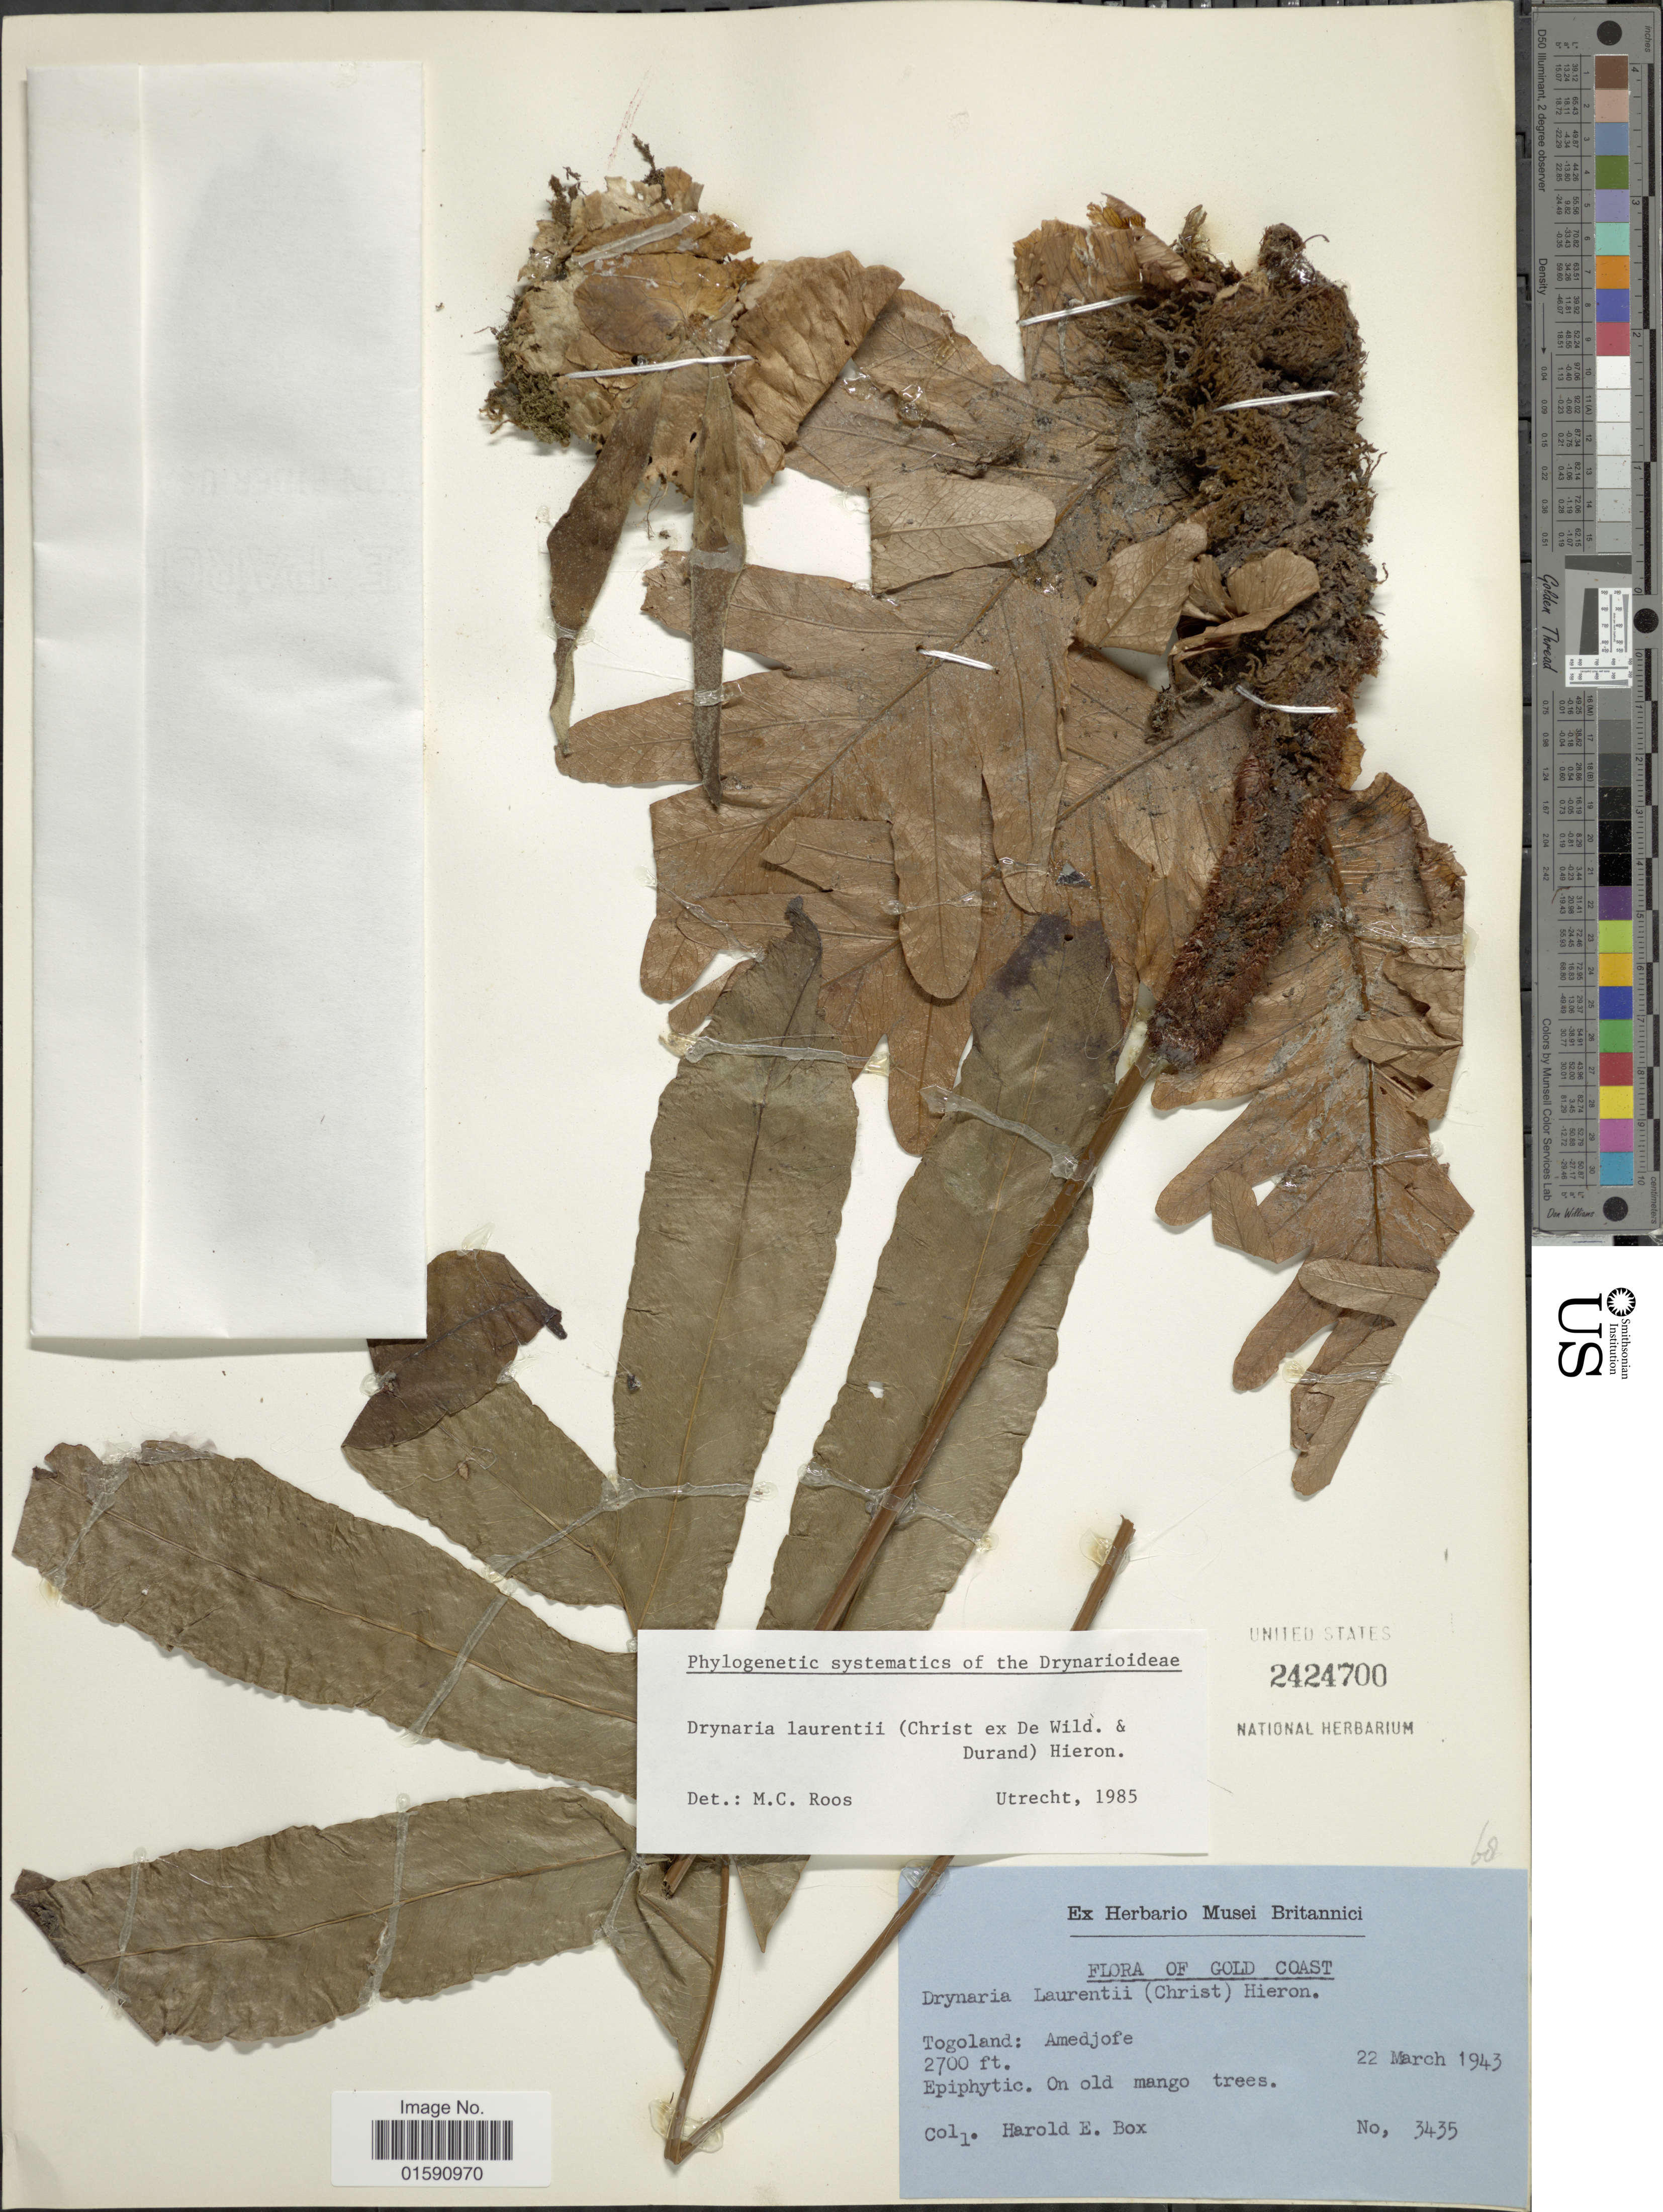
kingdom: Plantae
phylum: Tracheophyta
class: Polypodiopsida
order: Polypodiales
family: Polypodiaceae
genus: Drynaria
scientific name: Drynaria laurentii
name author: (Christ) Hieron.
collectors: H. E. Box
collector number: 3435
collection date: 1943-03-22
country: Ghana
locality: Gold Coast. Togoland: Amedjofe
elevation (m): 823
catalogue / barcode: US 2424700